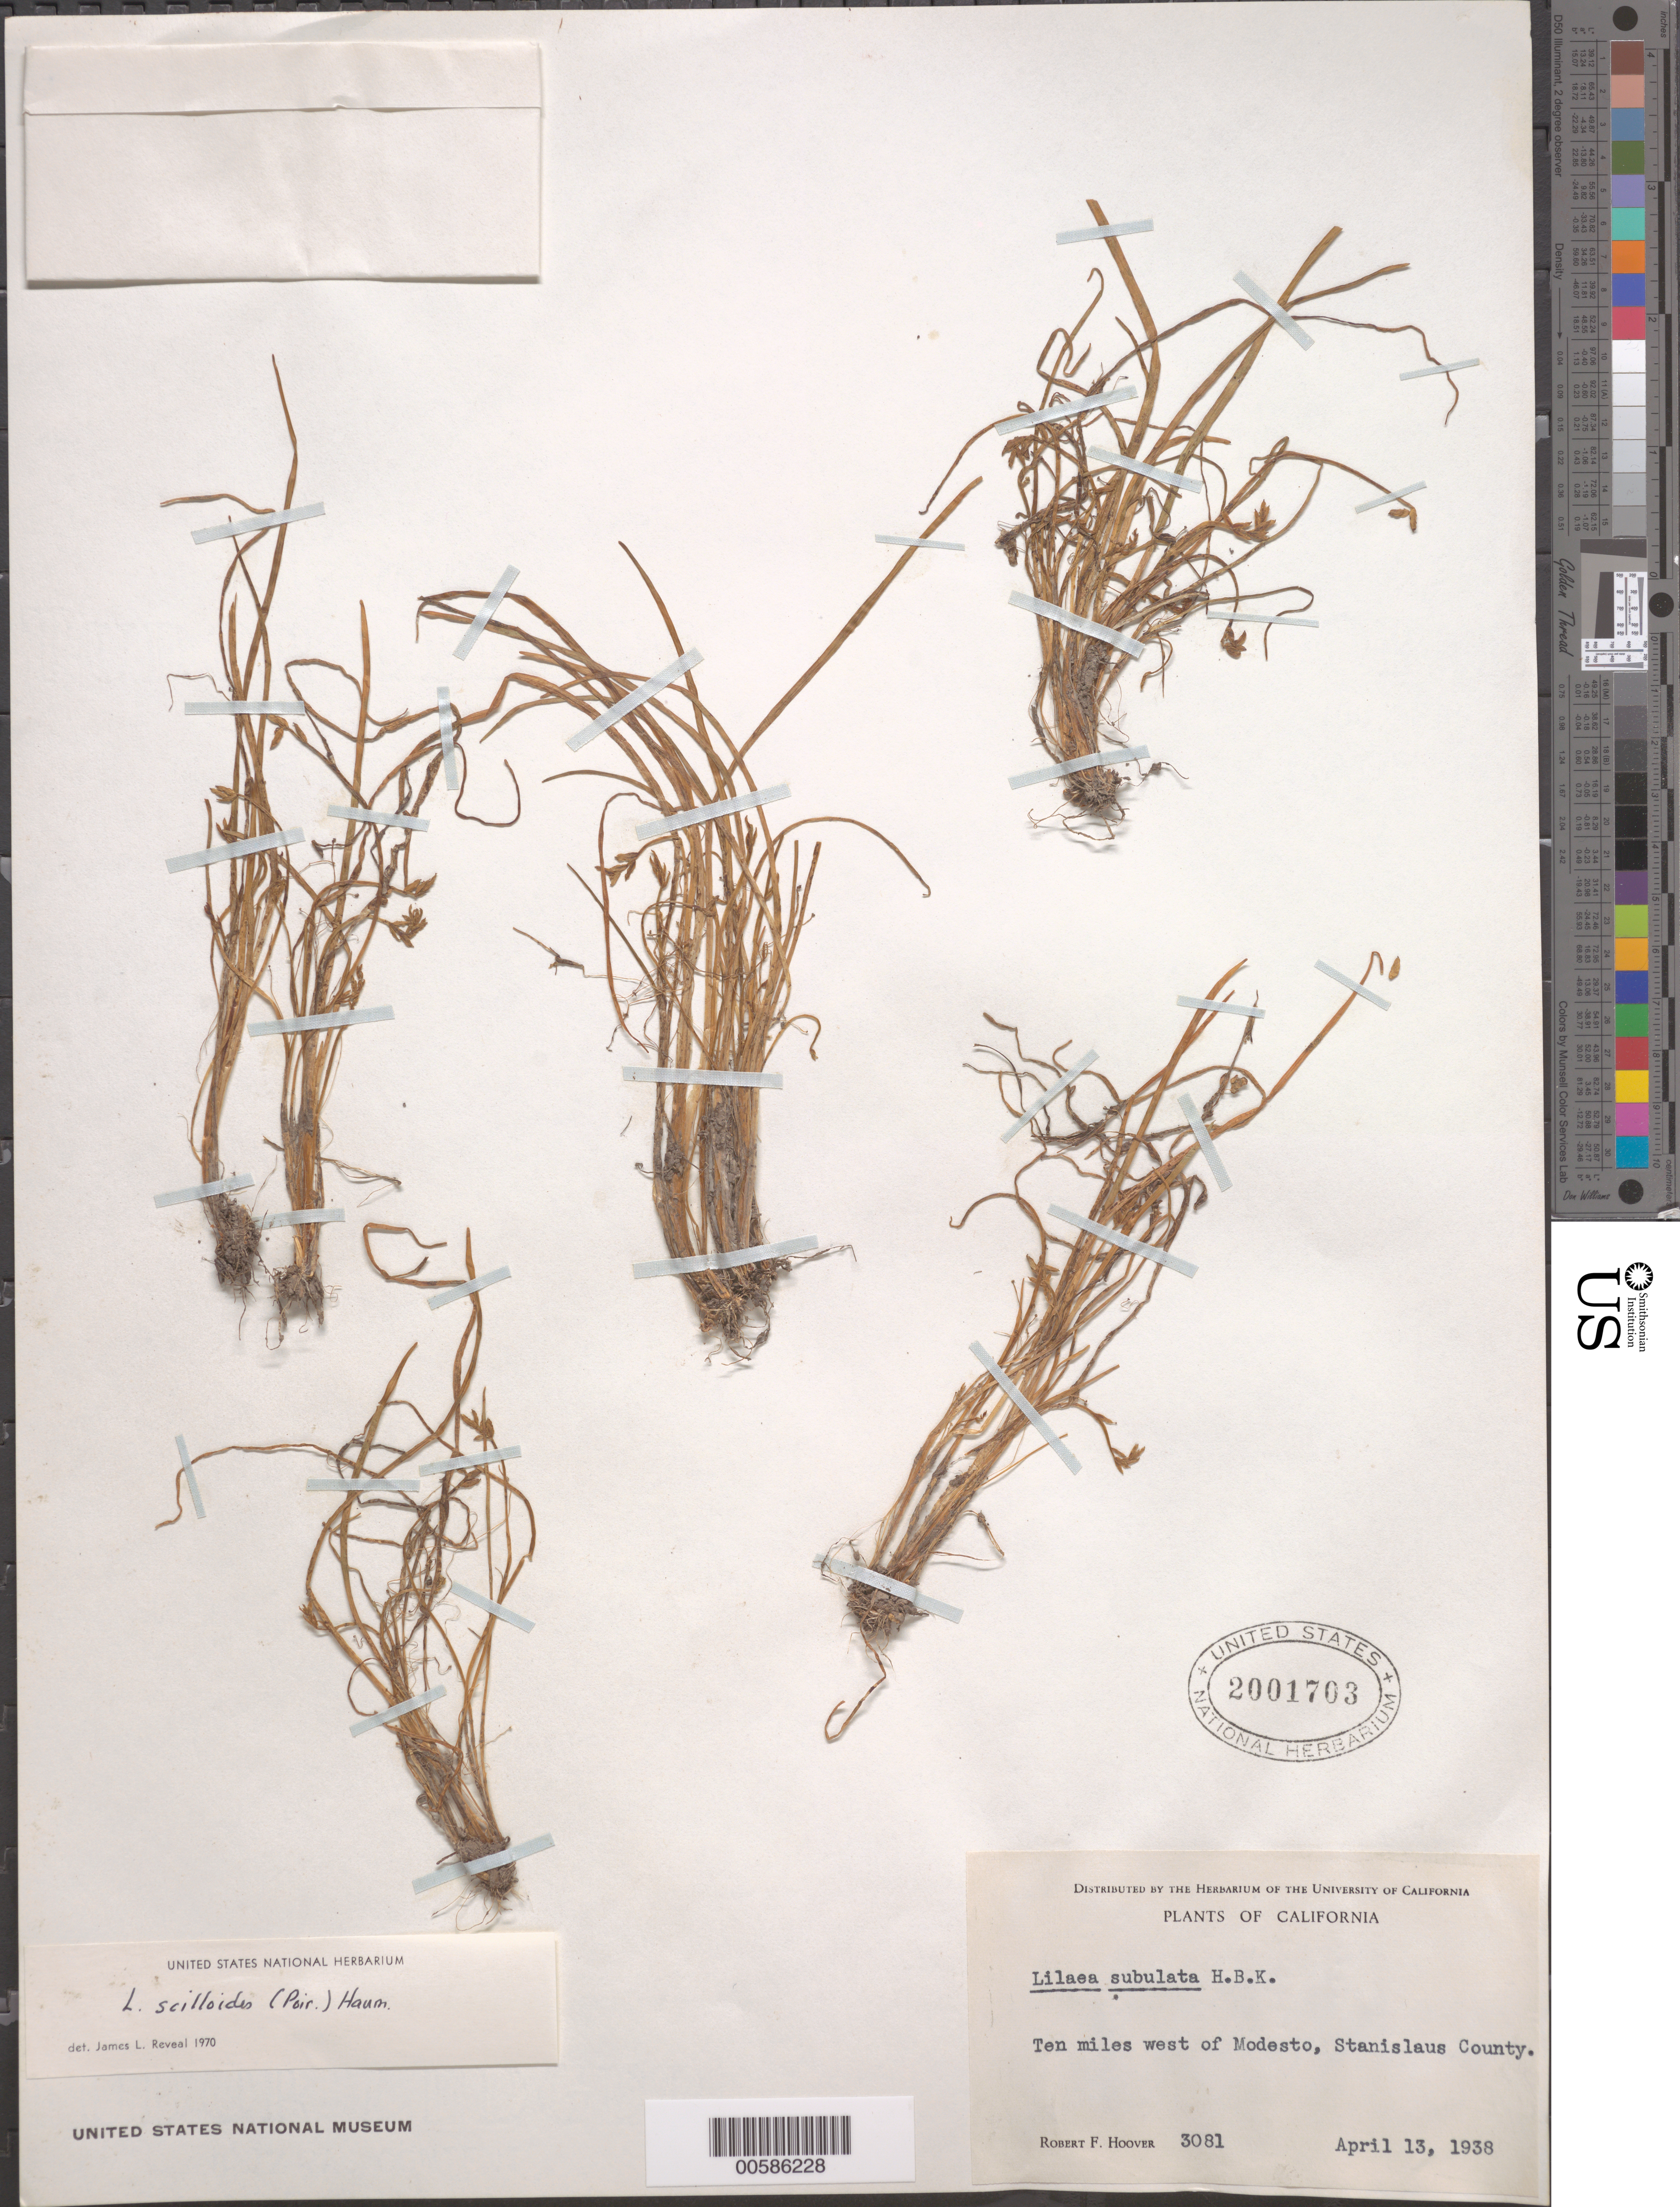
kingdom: Plantae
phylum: Tracheophyta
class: Liliopsida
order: Alismatales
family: Juncaginaceae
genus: Triglochin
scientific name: Triglochin scilloides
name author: (Poir.) Mering & Kadereit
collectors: R. F. Hoover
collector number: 3081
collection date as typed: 13 Apr 1938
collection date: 1938-04-13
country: United States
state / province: California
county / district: Stanislaus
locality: W of Modesto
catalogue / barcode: US 2001703